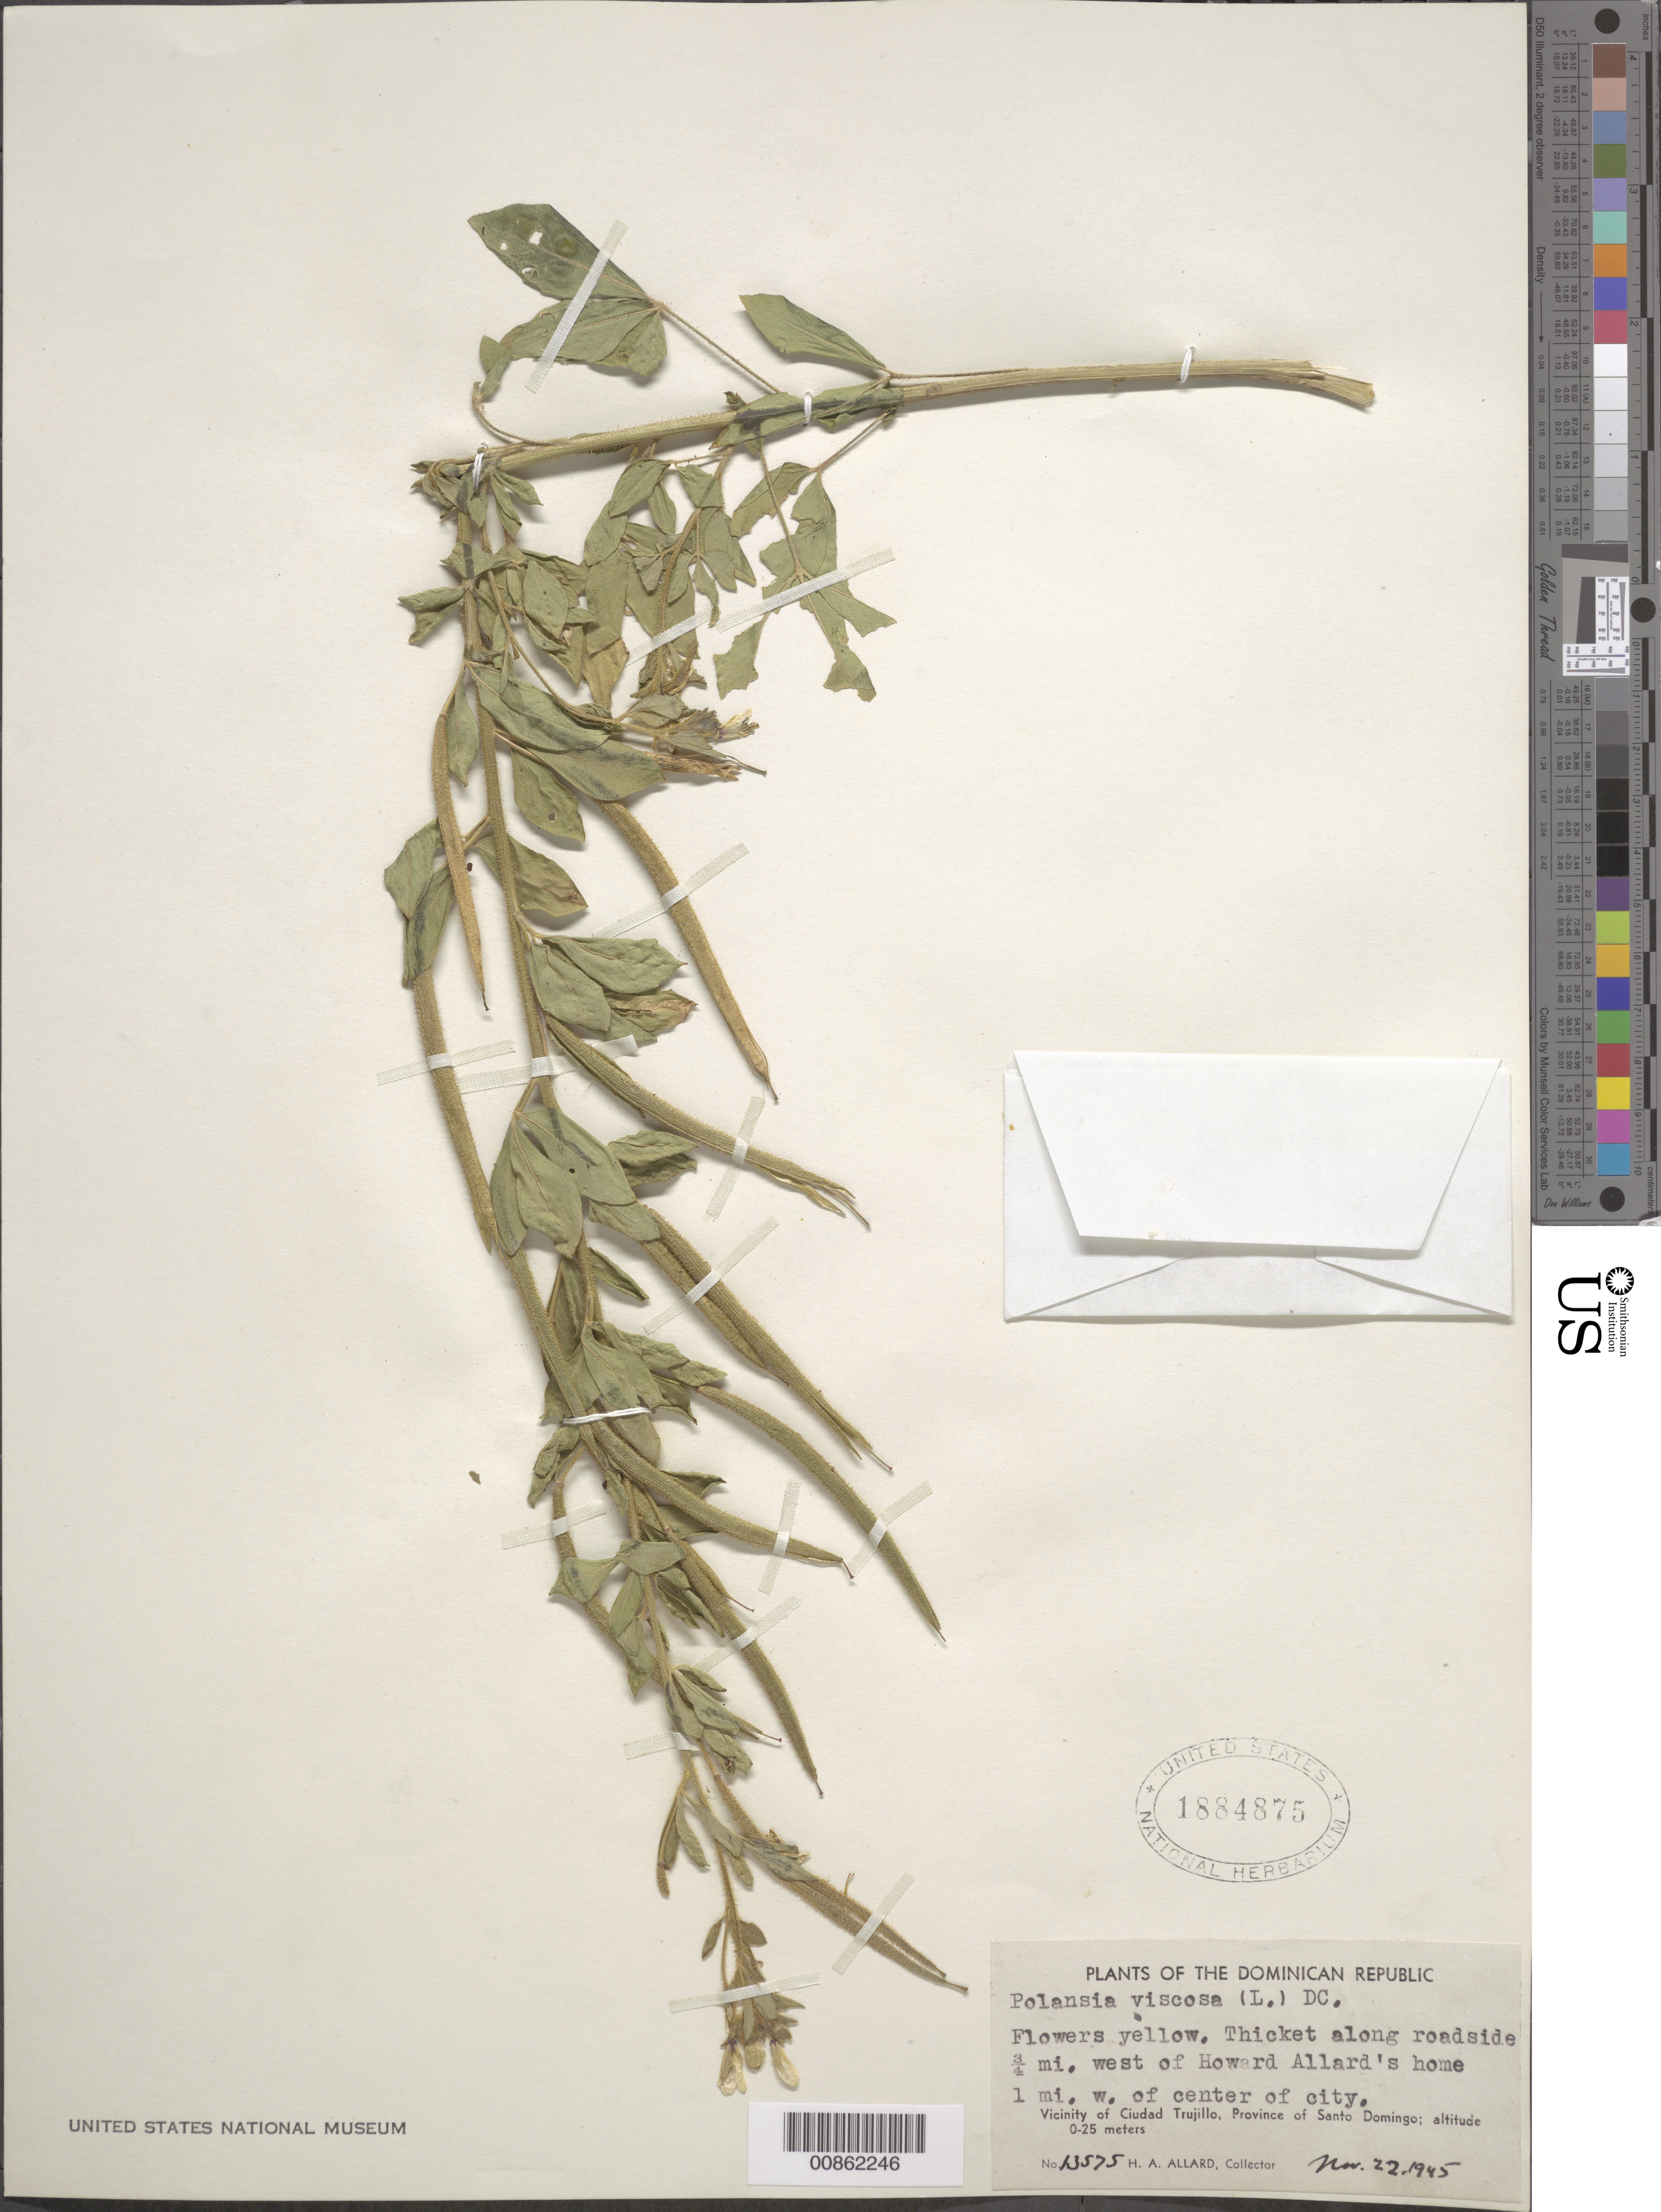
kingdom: Plantae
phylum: Tracheophyta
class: Magnoliopsida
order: Brassicales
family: Cleomaceae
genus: Arivela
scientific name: Arivela viscosa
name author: (L.) Raf.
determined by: Strong, M. T., (US), Smithsonian Institution - National Museum of Natural History (UNITED STATES)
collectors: H. A. Allard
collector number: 13575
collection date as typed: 22 Nov 1945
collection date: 1945-11-22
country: Dominican Republic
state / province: Distrito Nacional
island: Hispaniola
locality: Vicinity of Ciudad Trujillo, Province of Santo Domingo (obsolete). ¾ mi. west of Howard Allard's home, 1 mi. W of center of city.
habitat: Thicket along roadside.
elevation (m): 0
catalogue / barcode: US 1884875